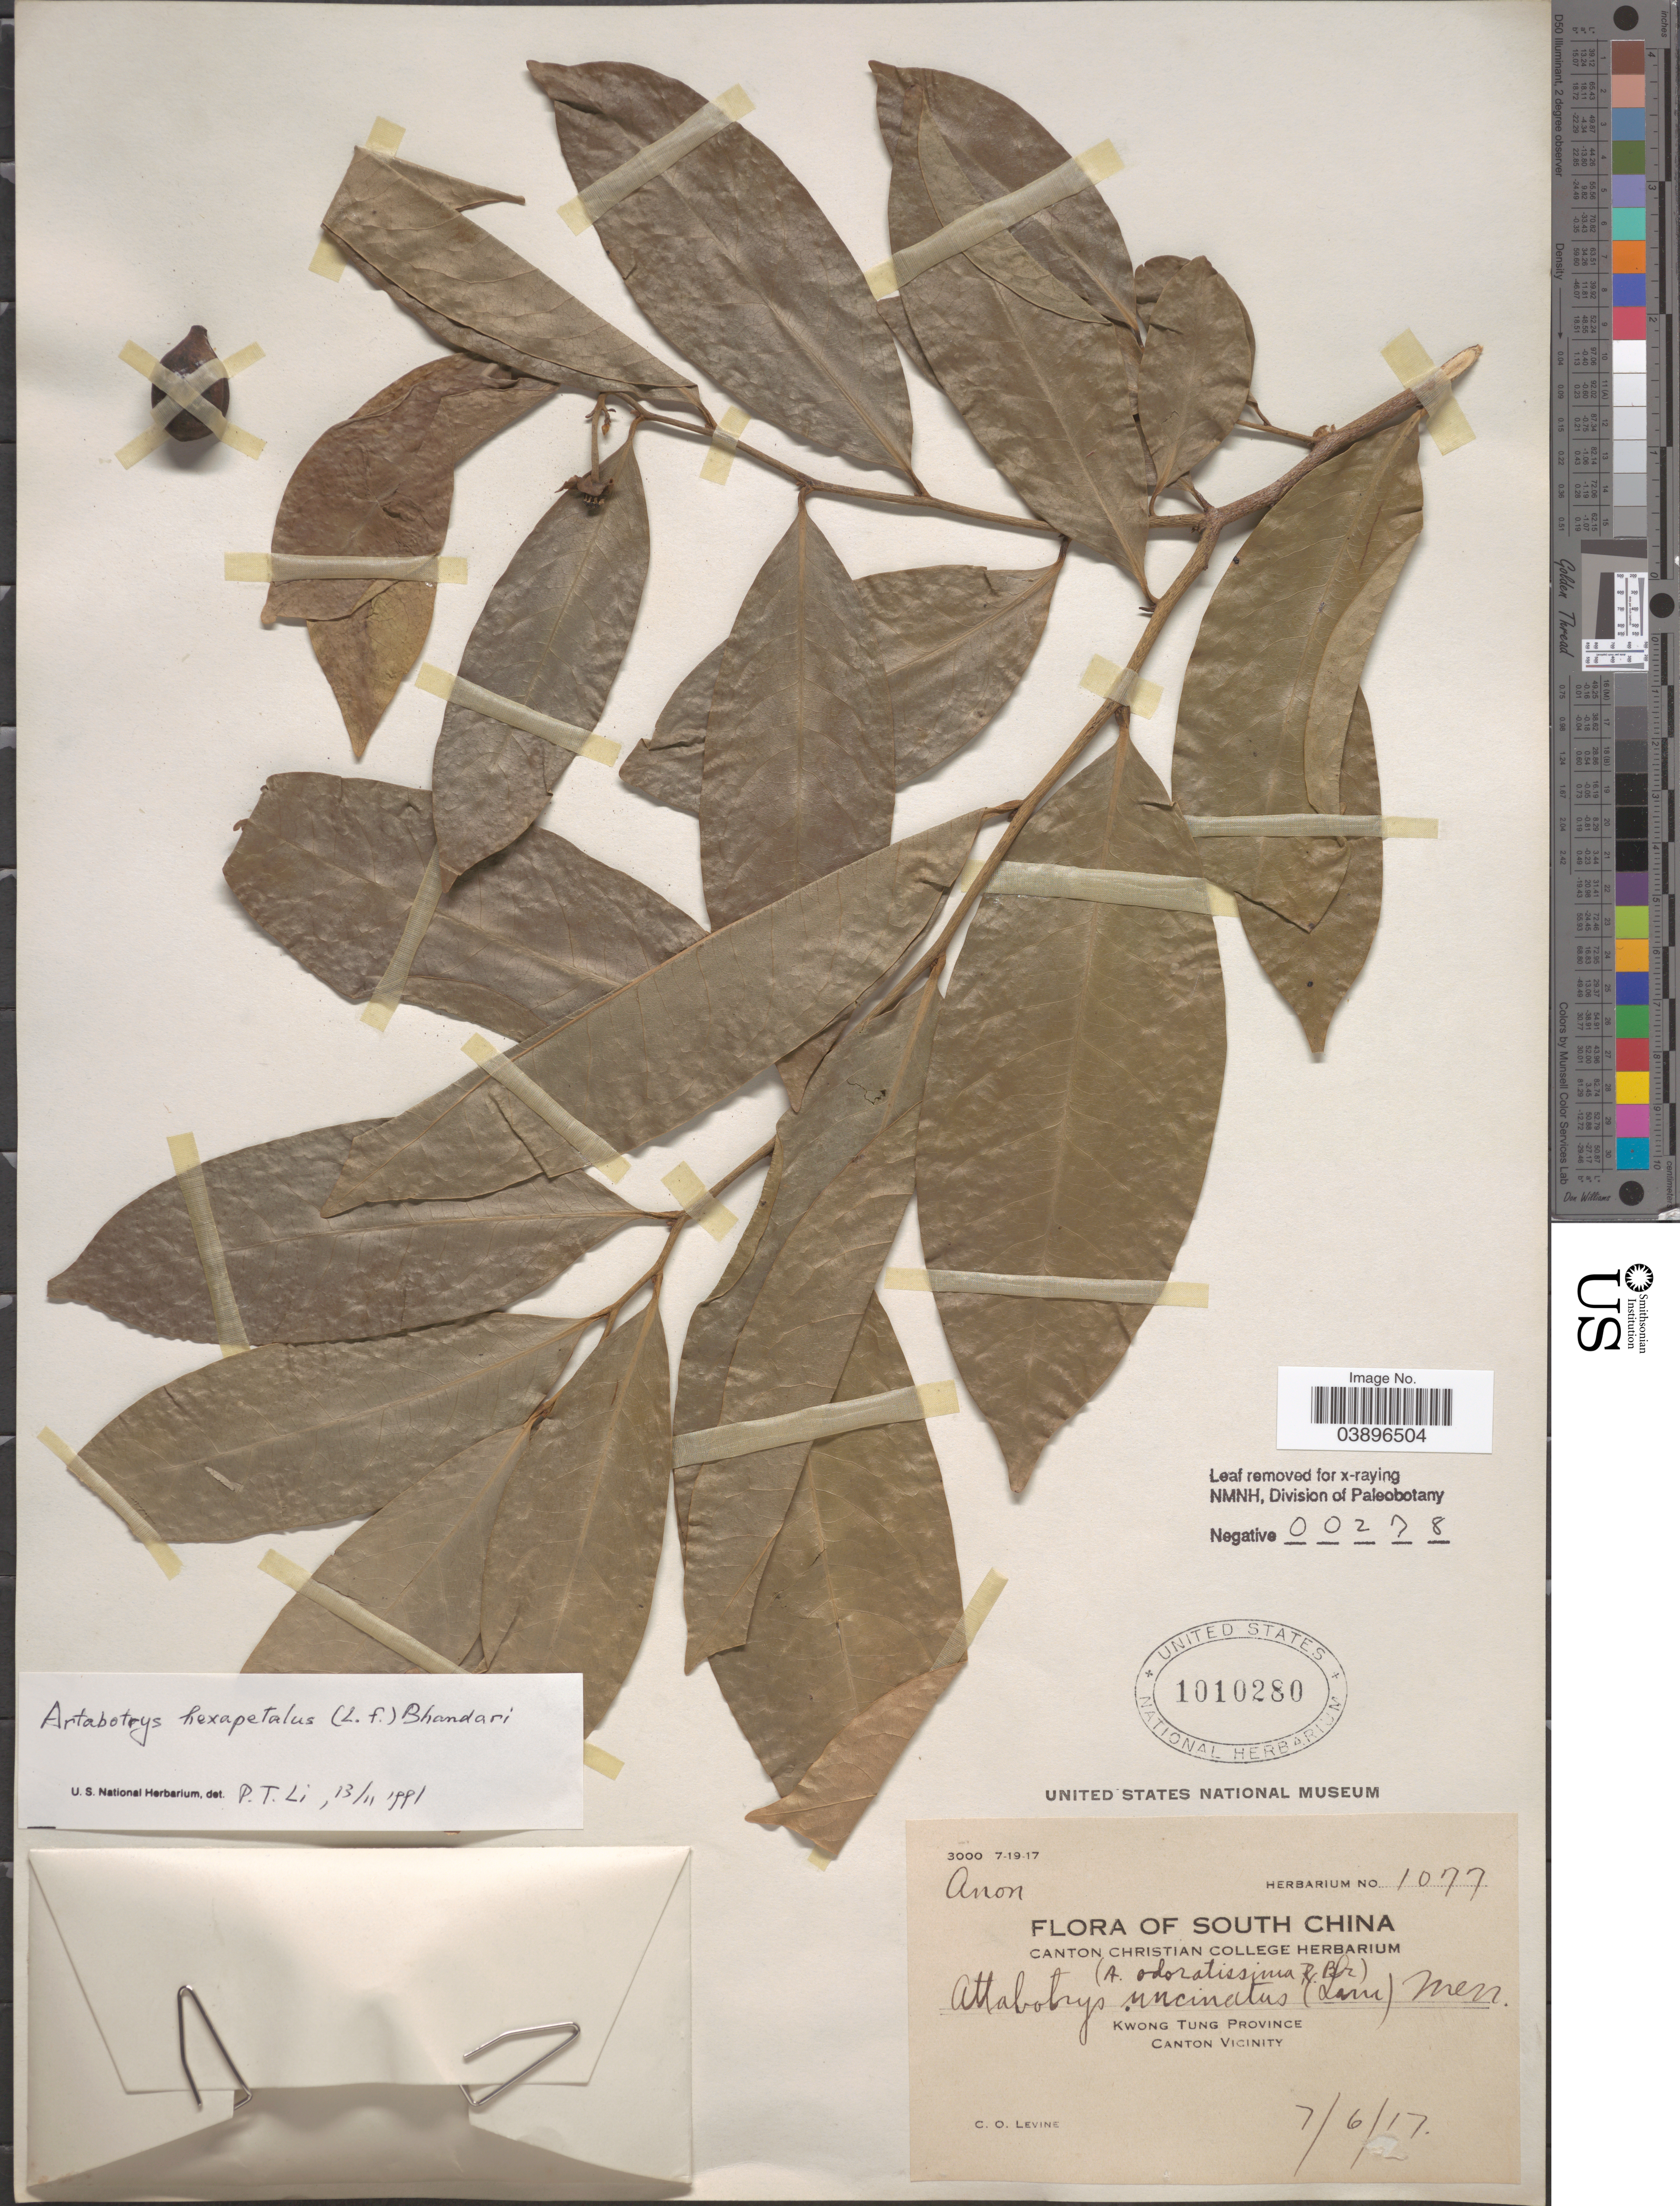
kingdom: Plantae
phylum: Tracheophyta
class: Magnoliopsida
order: Magnoliales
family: Annonaceae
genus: Artabotrys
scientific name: Artabotrys odoratissimus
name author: R. Br.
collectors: C. O. Levine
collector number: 1077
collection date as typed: Transcribed d/m/y: 7/6/17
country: China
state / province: Guangdong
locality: South China. Kwong Tung Province, Canton Vicinity.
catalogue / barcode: US 1010280